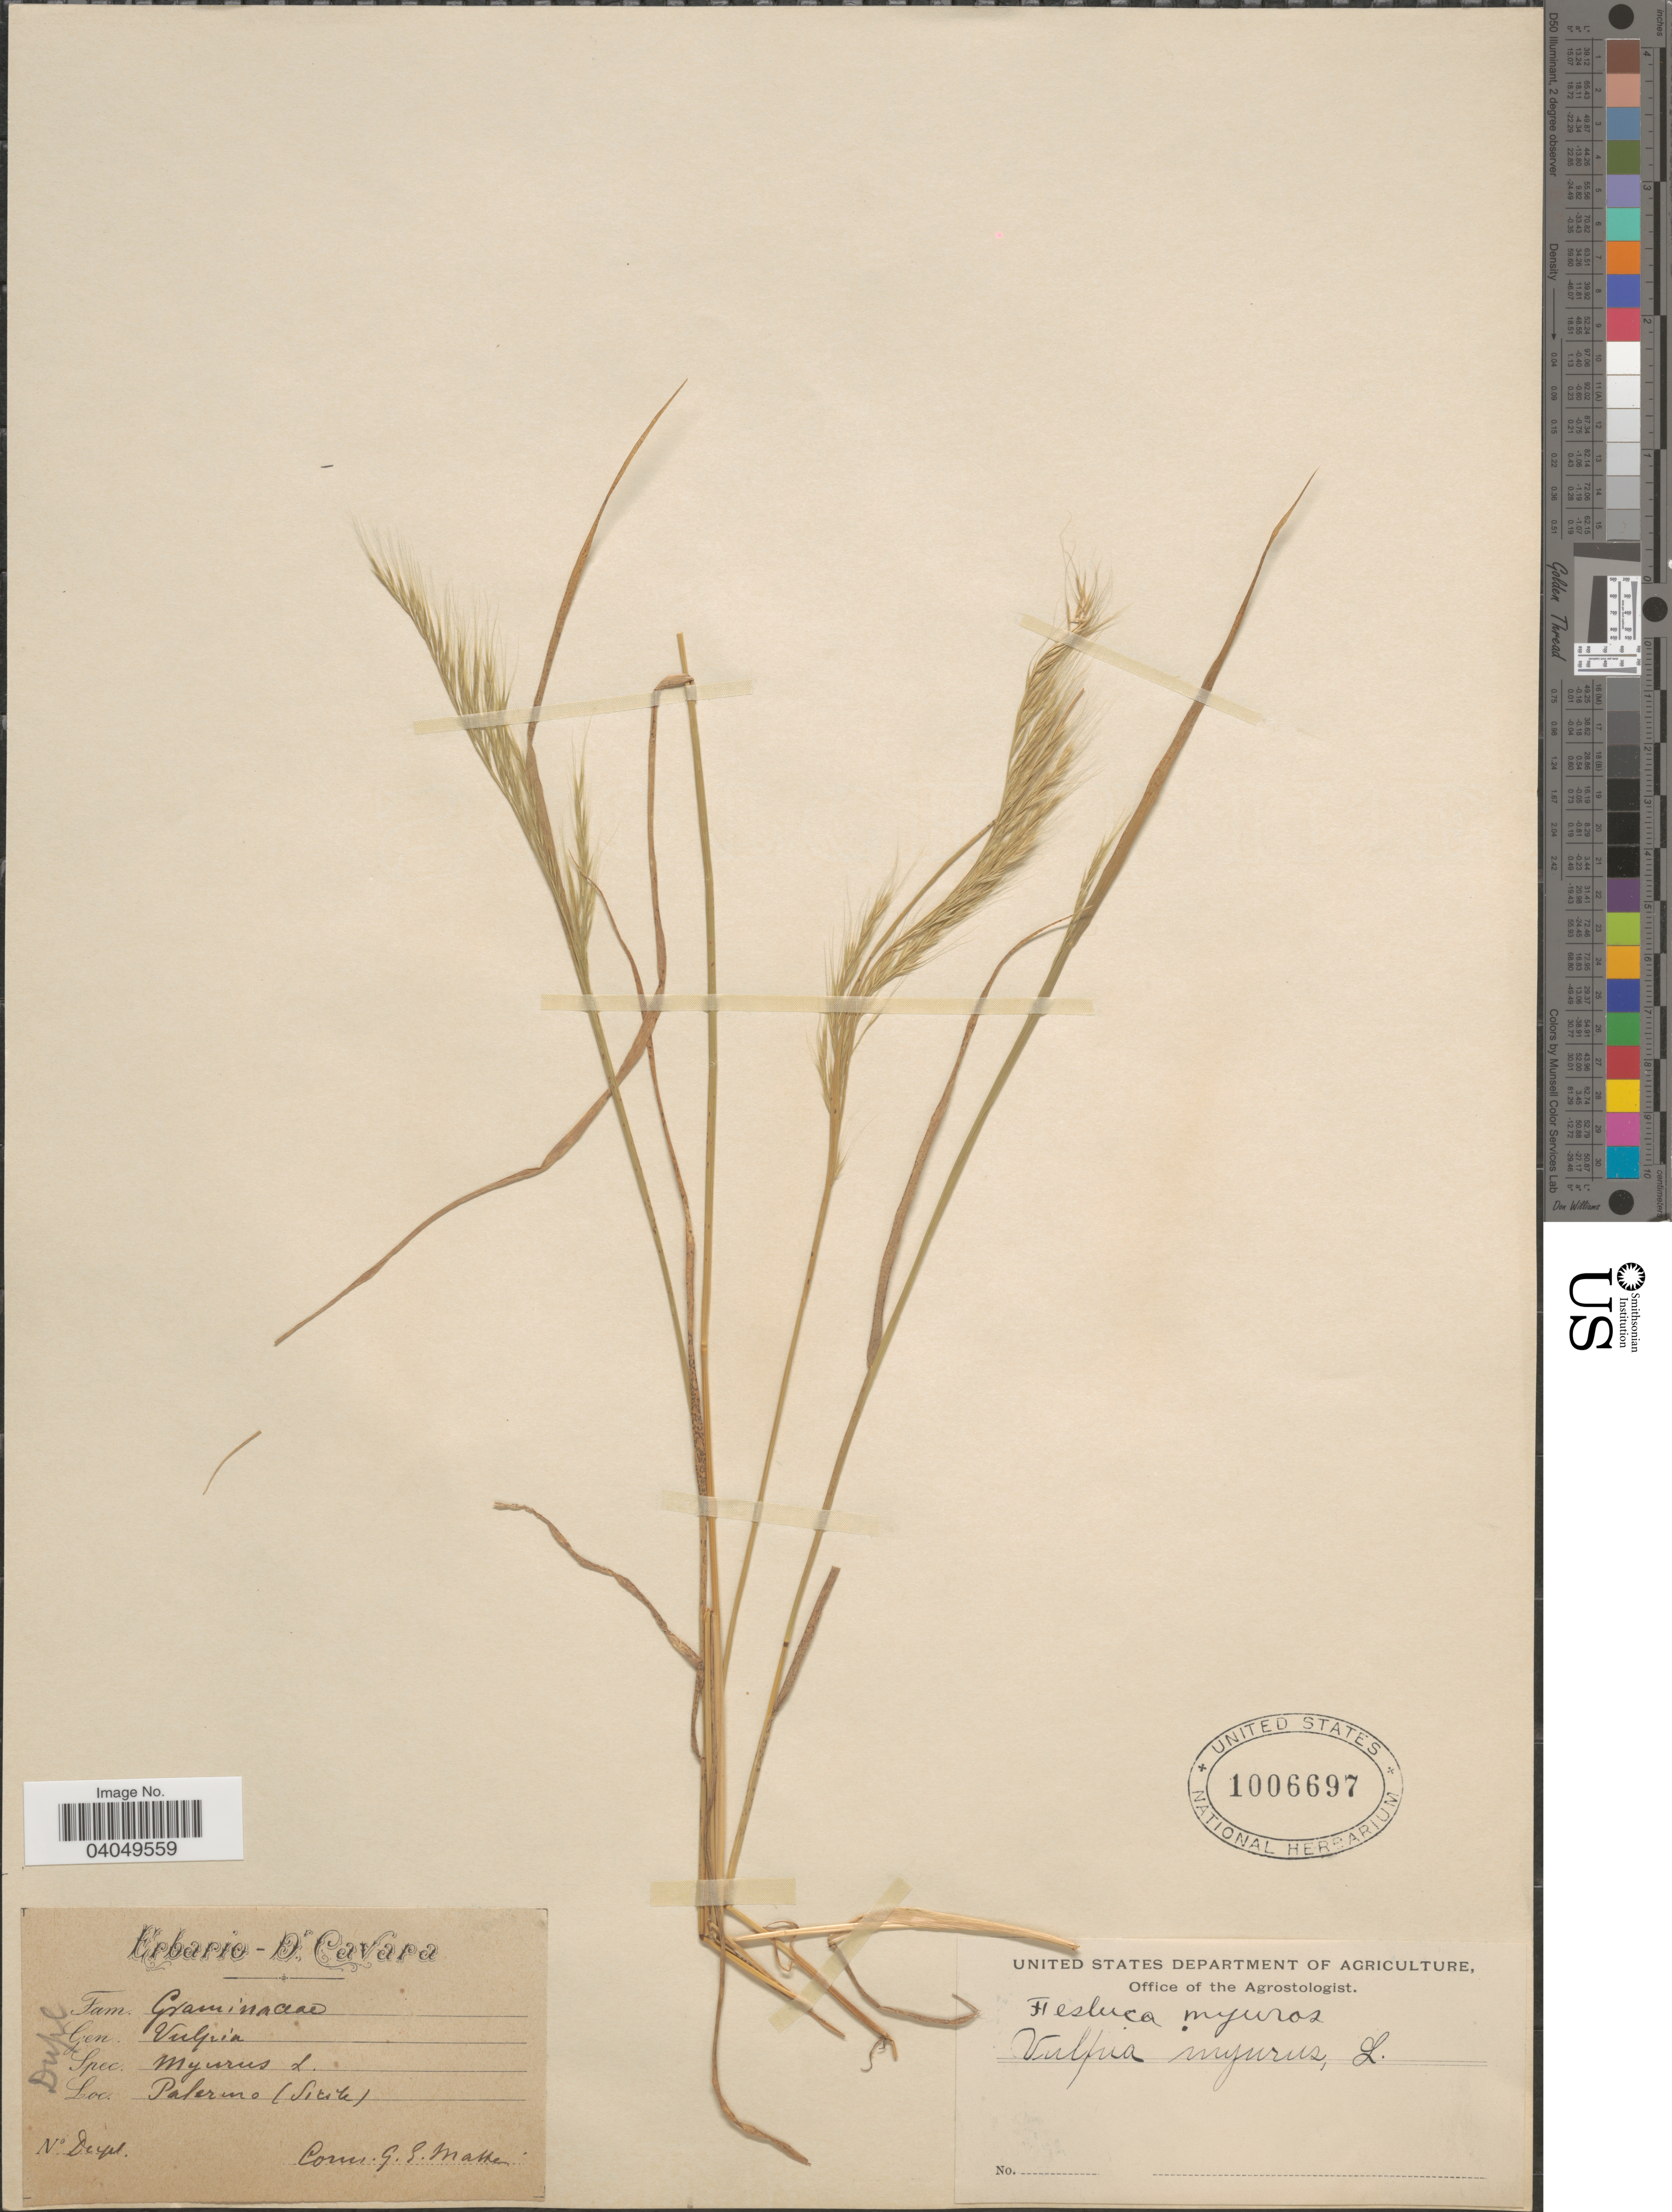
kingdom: Plantae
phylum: Tracheophyta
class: Liliopsida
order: Poales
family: Poaceae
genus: Festuca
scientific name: Festuca myuros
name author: L.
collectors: Ex herb. Dr. Cavara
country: Italy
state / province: Siciliana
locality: Palermo (Sicile).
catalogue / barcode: US 1006697